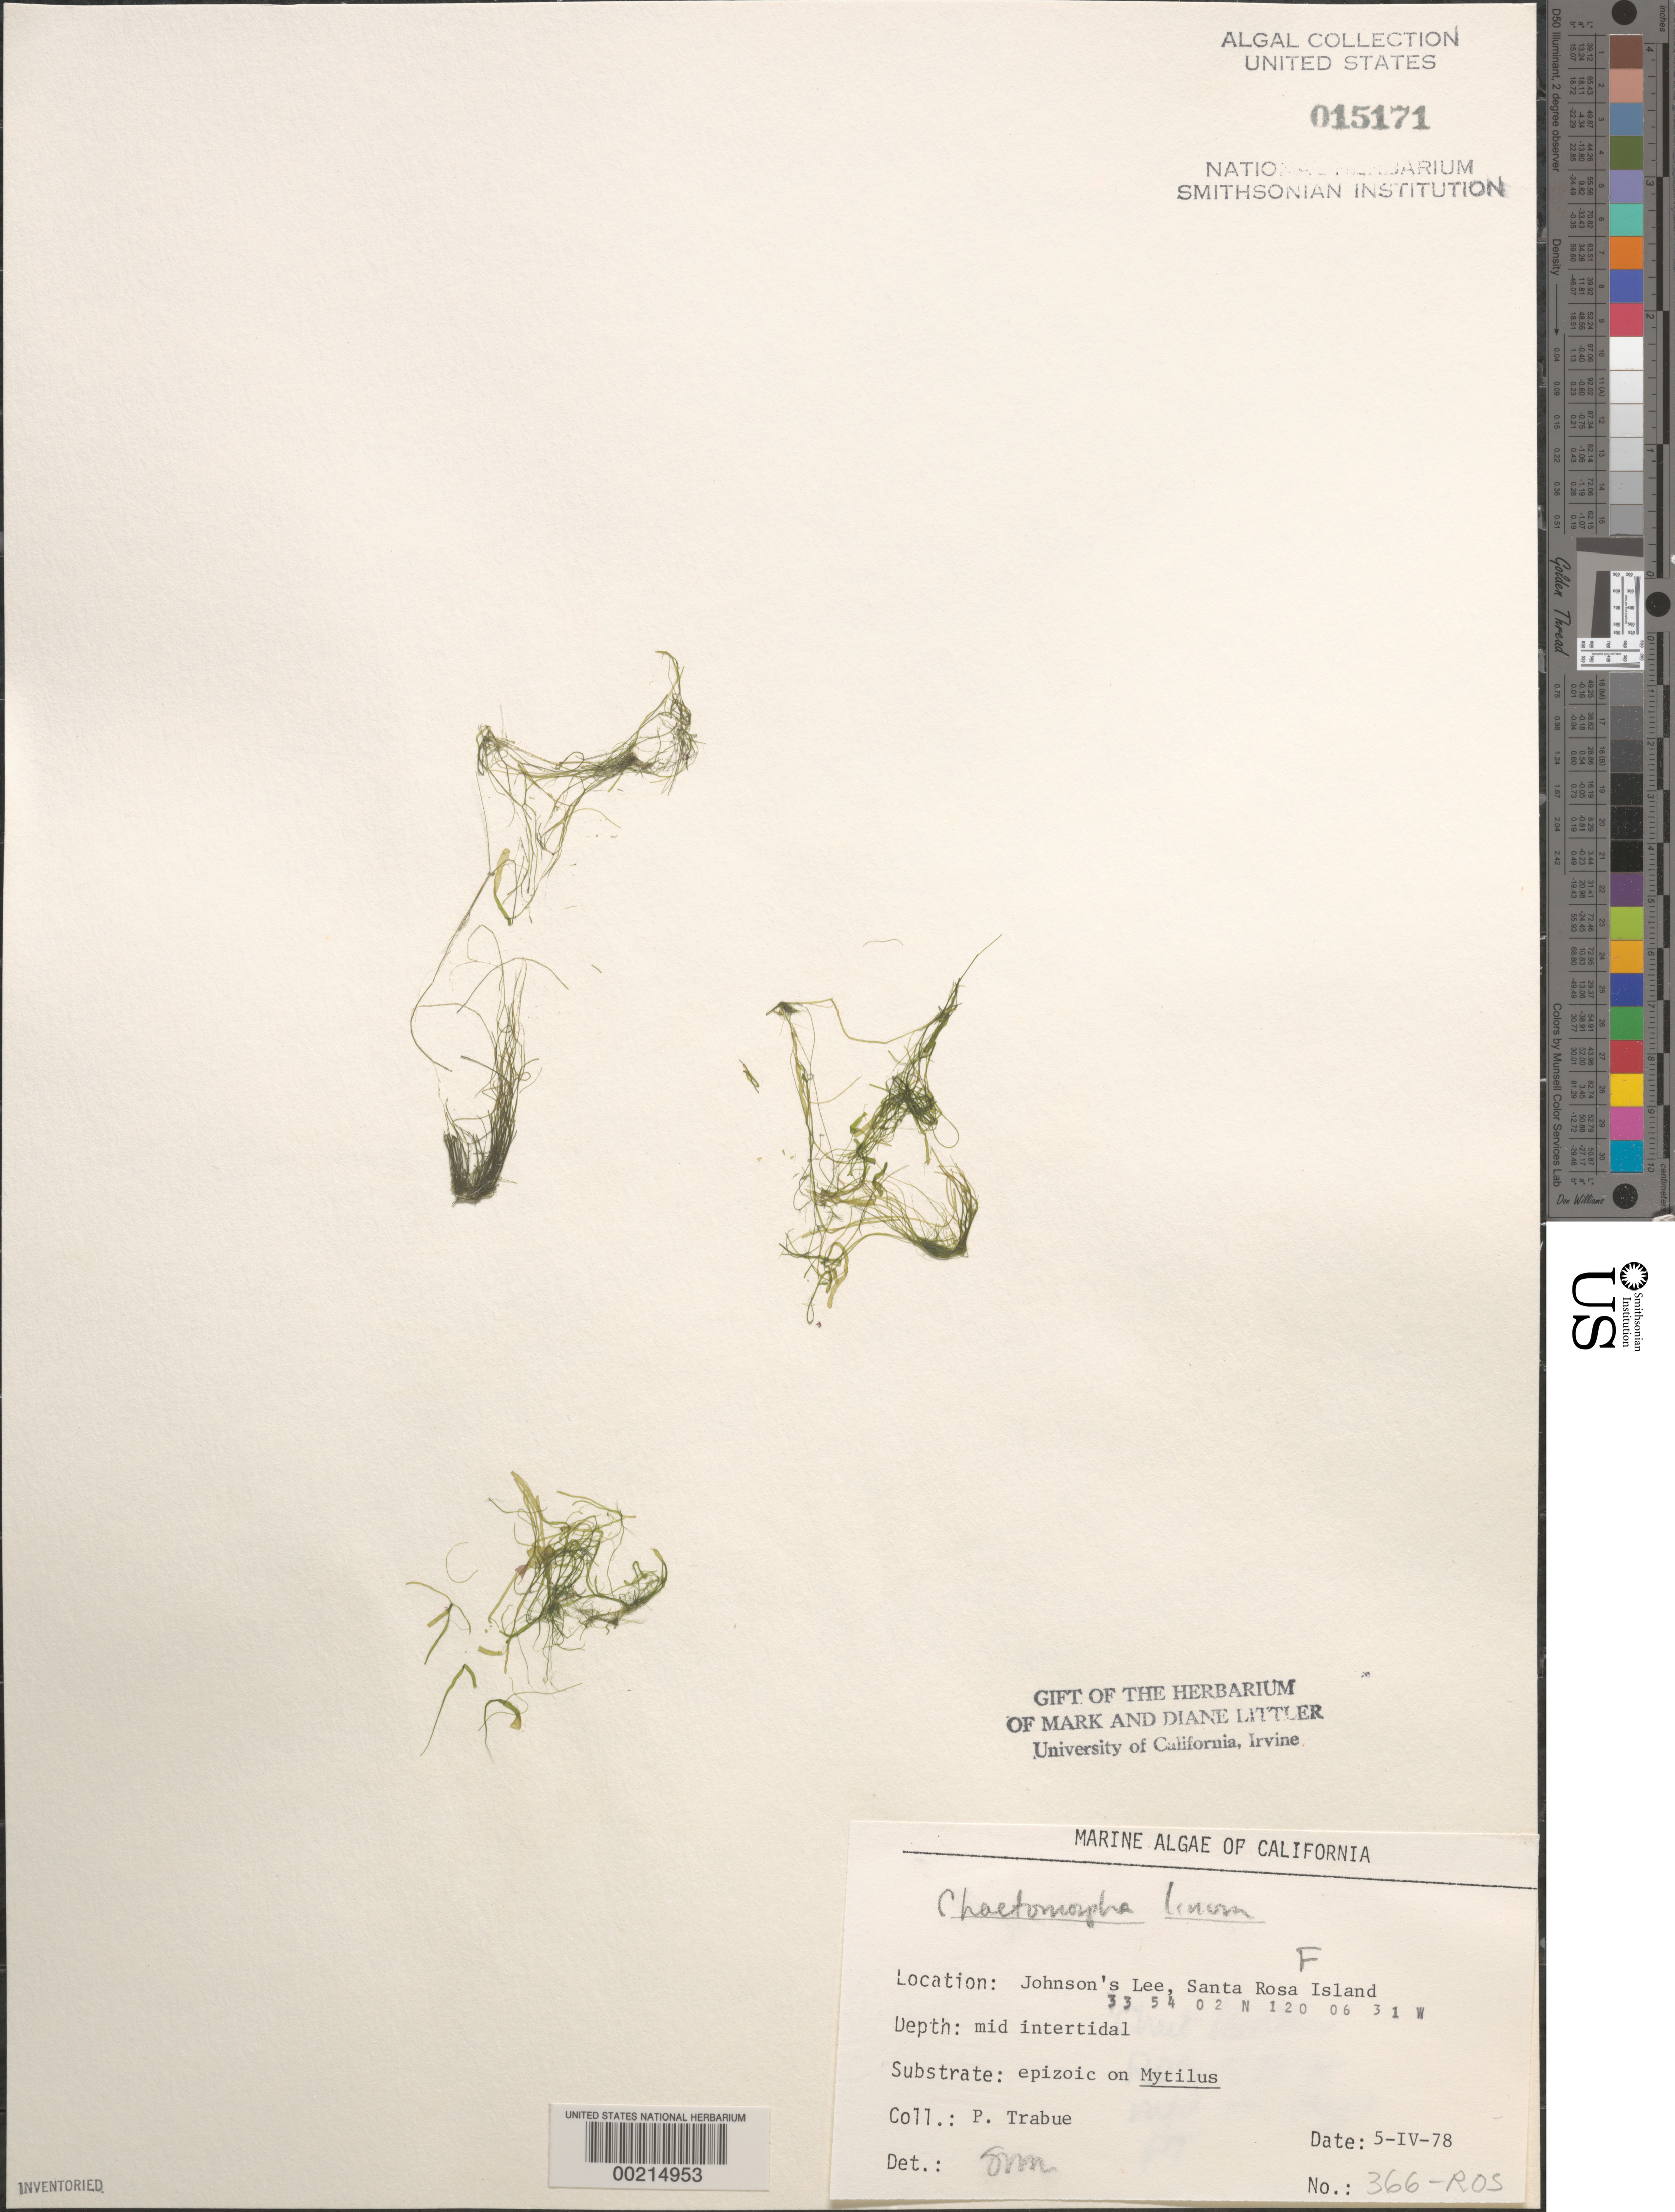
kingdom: Plantae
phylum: Chlorophyta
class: Ulvophyceae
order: Cladophorales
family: Cladophoraceae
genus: Chaetomorpha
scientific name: Chaetomorpha linum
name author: (O.F. Muell.) Kütz.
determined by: Murray, S. N.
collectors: P. J. Trabue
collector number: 366-ros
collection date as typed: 05 Apr 1978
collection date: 1978-04-05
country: United States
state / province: California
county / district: Santa Barbara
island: Santa Rosa Island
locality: Johnson's Lee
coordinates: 33 54 02 N, 120 06 31 W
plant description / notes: BLM-SOCALBIGHT Rocky Intertidal Survey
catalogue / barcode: US 15171